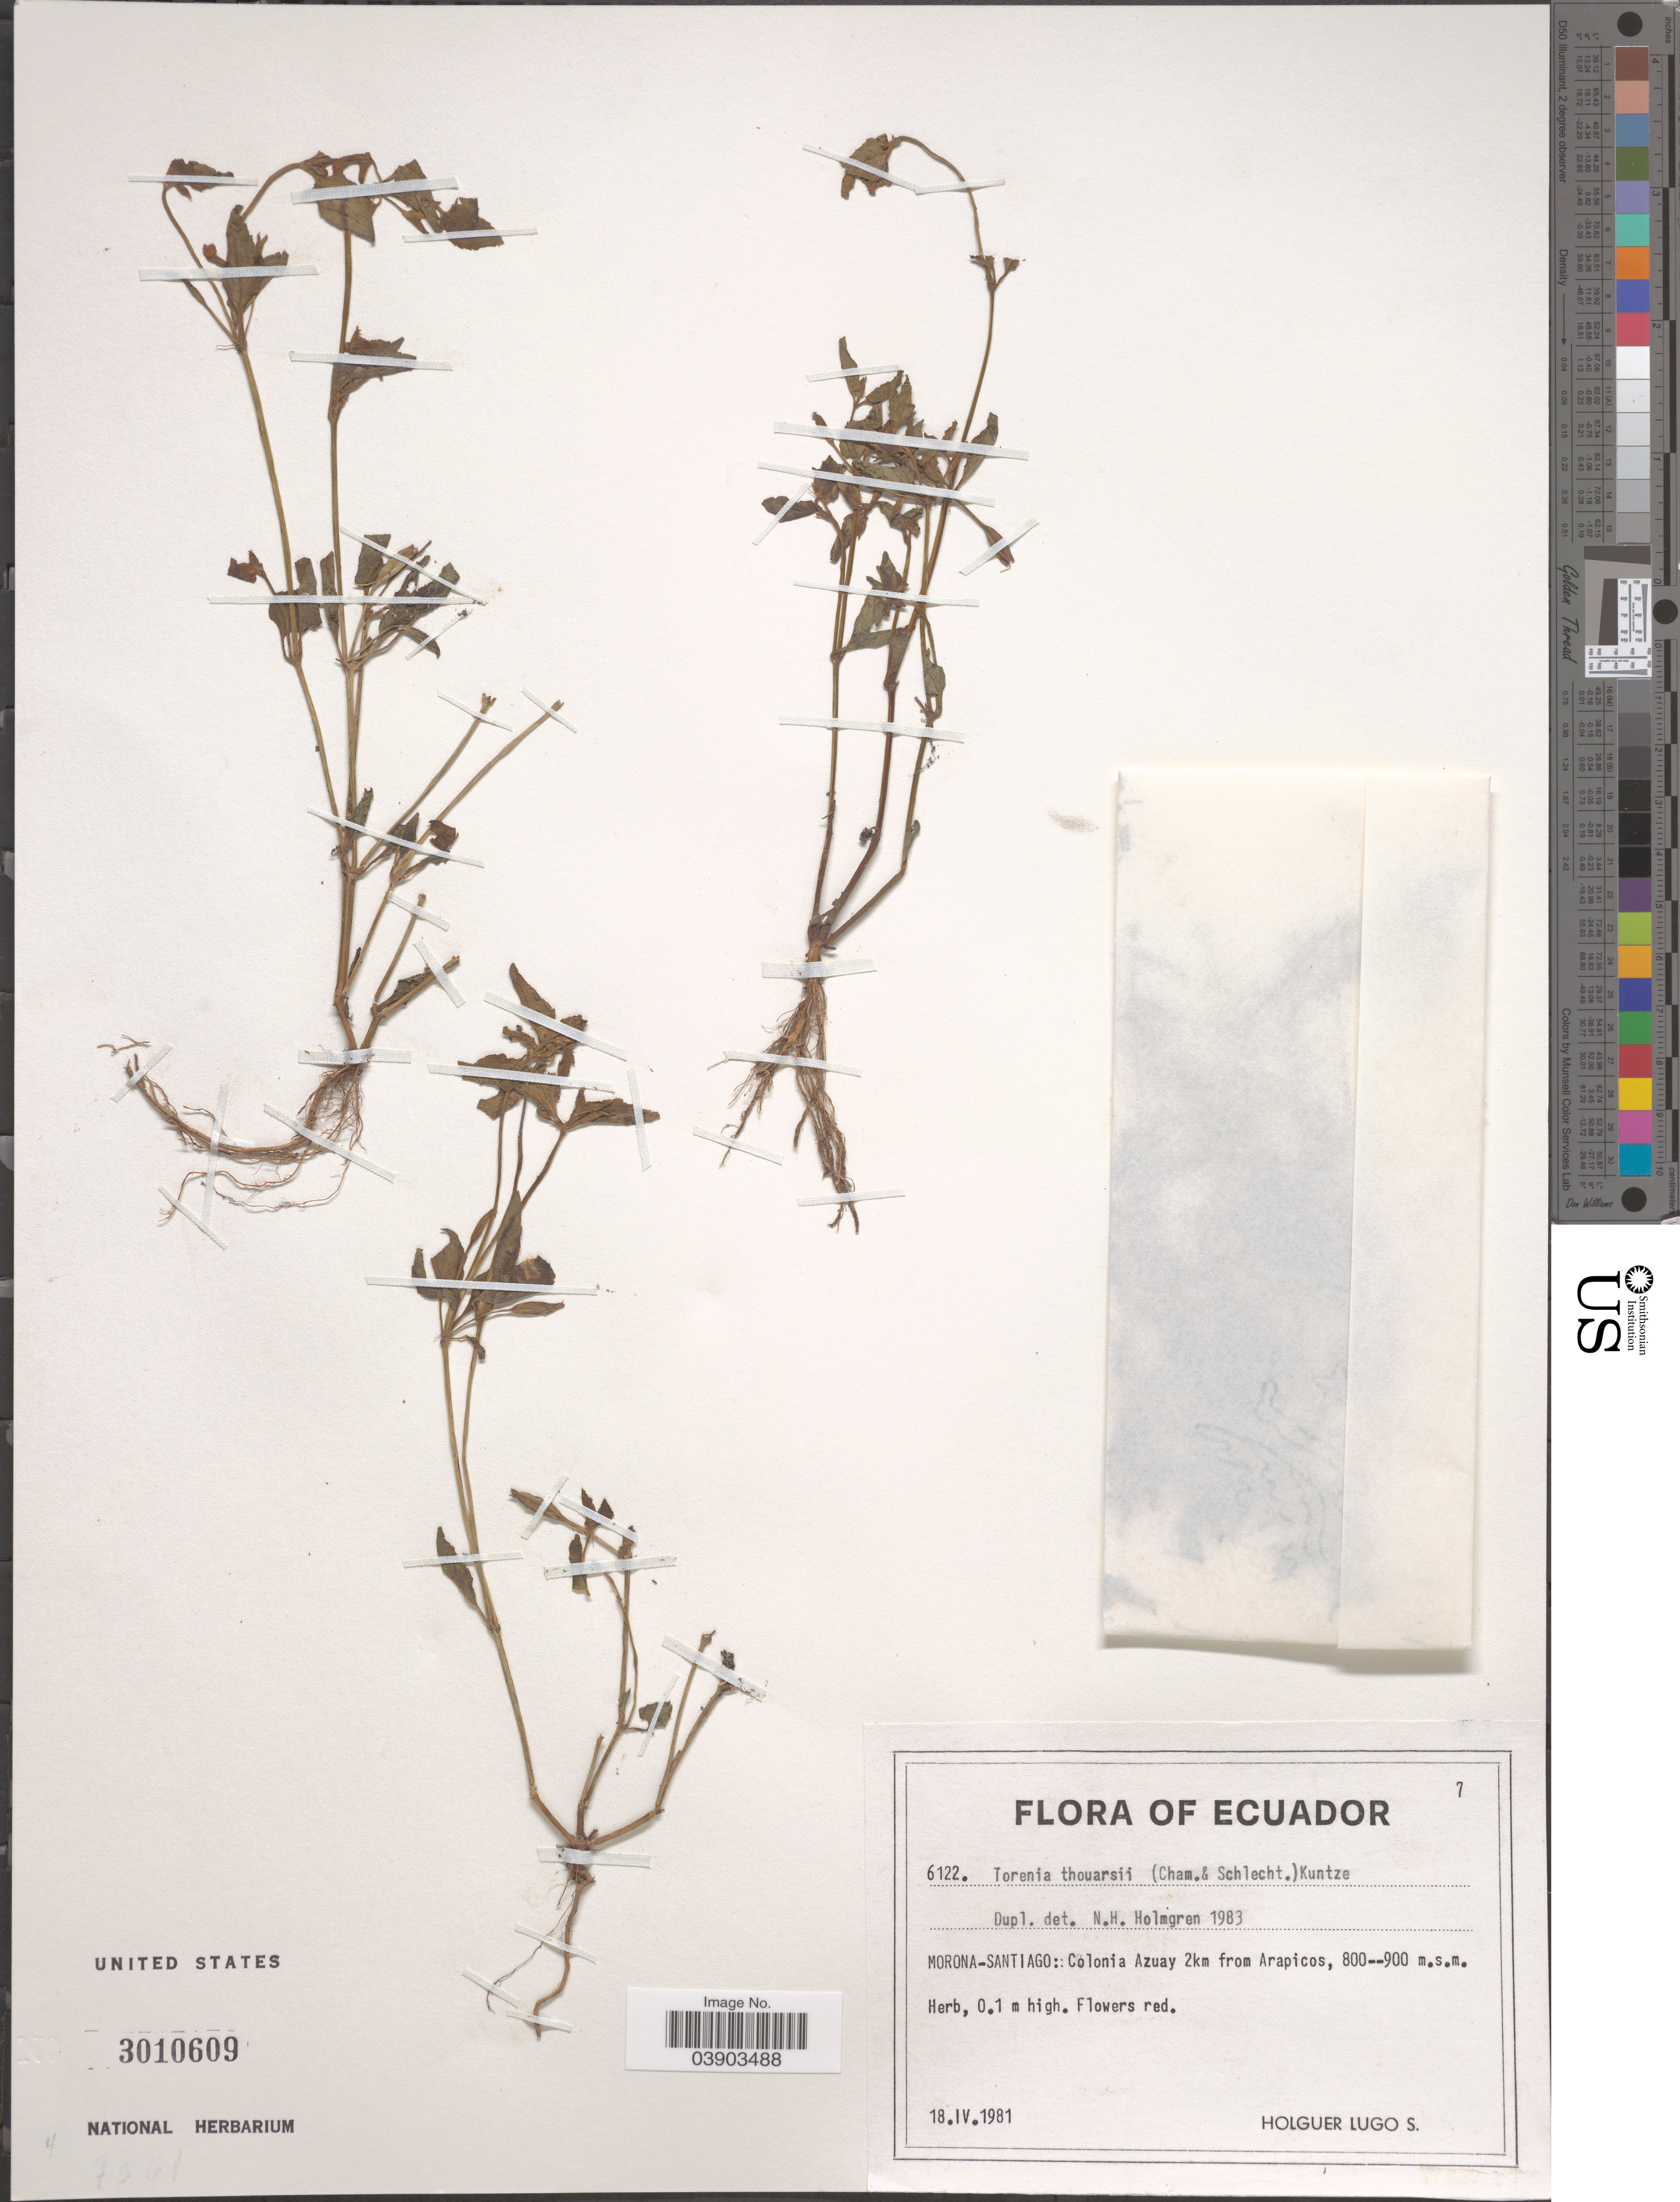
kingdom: Plantae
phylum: Tracheophyta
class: Magnoliopsida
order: Lamiales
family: Linderniaceae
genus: Torenia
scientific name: Torenia thouarsii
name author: (Cham. & Schltdl.) Kuntze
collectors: H. Lugo S.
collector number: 6122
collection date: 1981-04-18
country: Ecuador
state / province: Morona-Santiago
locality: Colonia Azuay 2km from Arapicos.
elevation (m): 800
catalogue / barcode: US 3010609